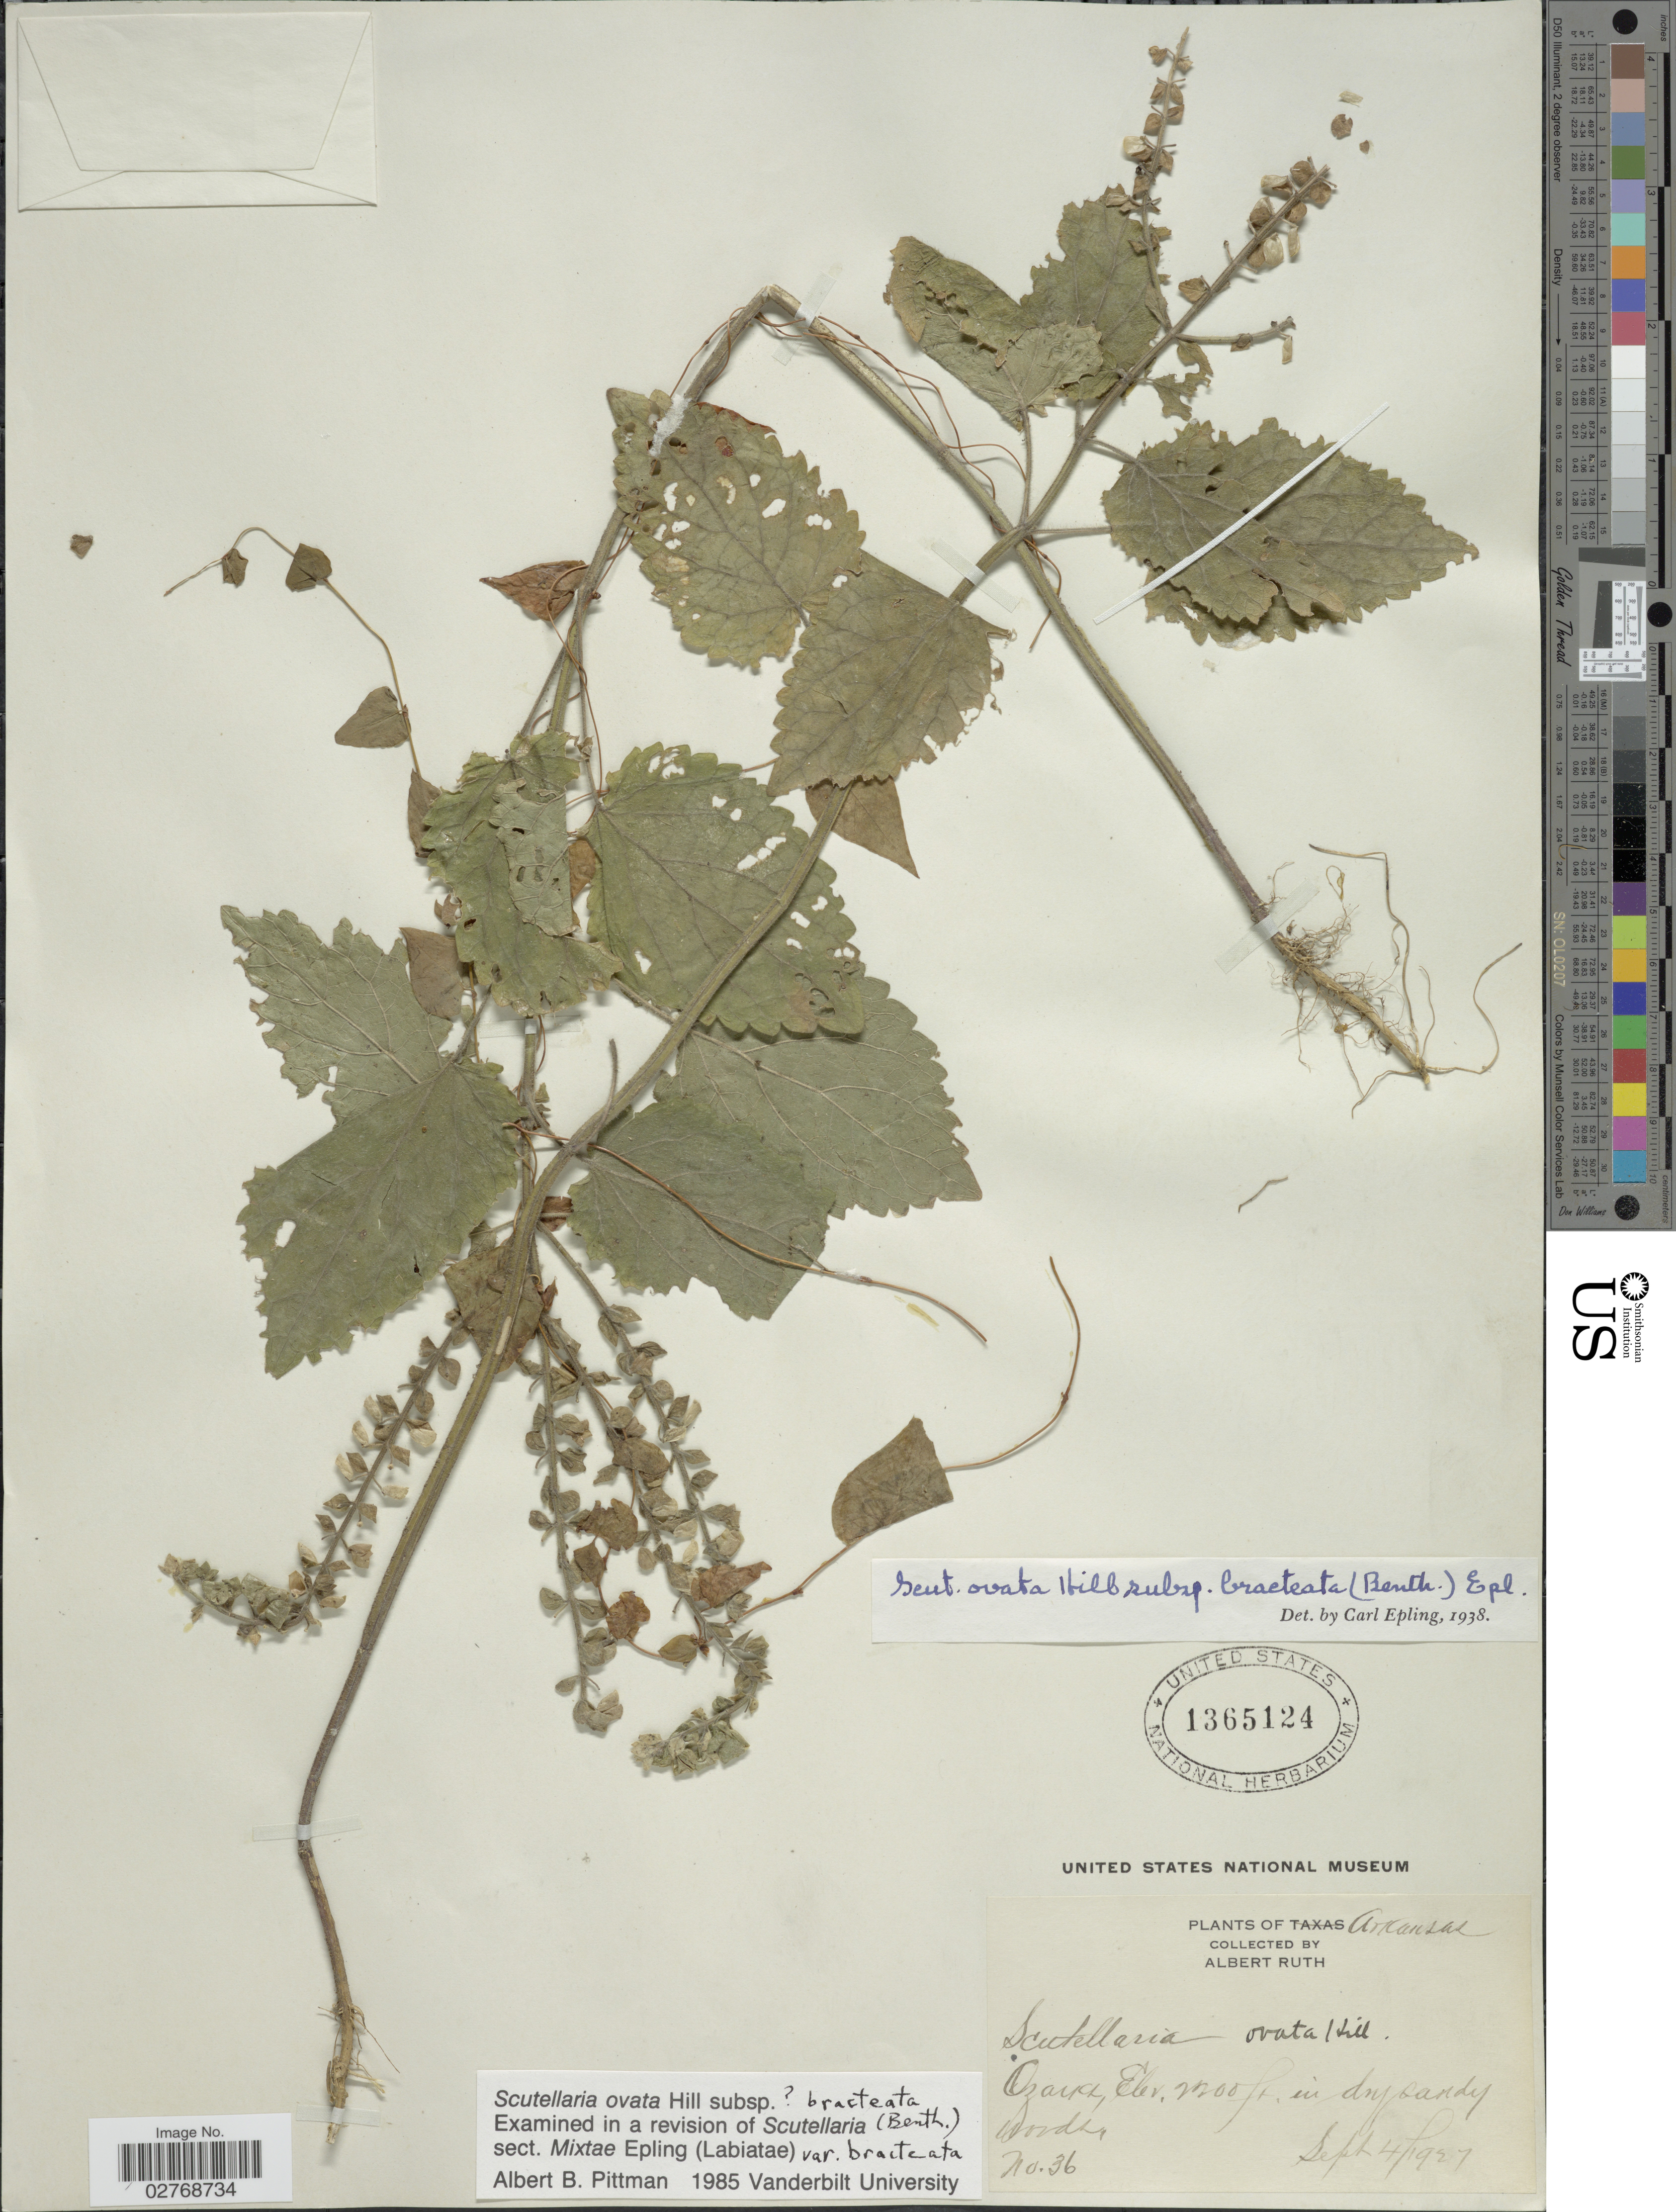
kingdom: Plantae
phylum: Tracheophyta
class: Magnoliopsida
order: Lamiales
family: Lamiaceae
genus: Scutellaria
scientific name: Scutellaria ovata subsp. bracteata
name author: (Benth.) Epling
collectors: A. Ruth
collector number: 36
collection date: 1927-09-04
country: United States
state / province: Arkansas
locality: Ozark.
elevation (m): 671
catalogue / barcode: US 1365124